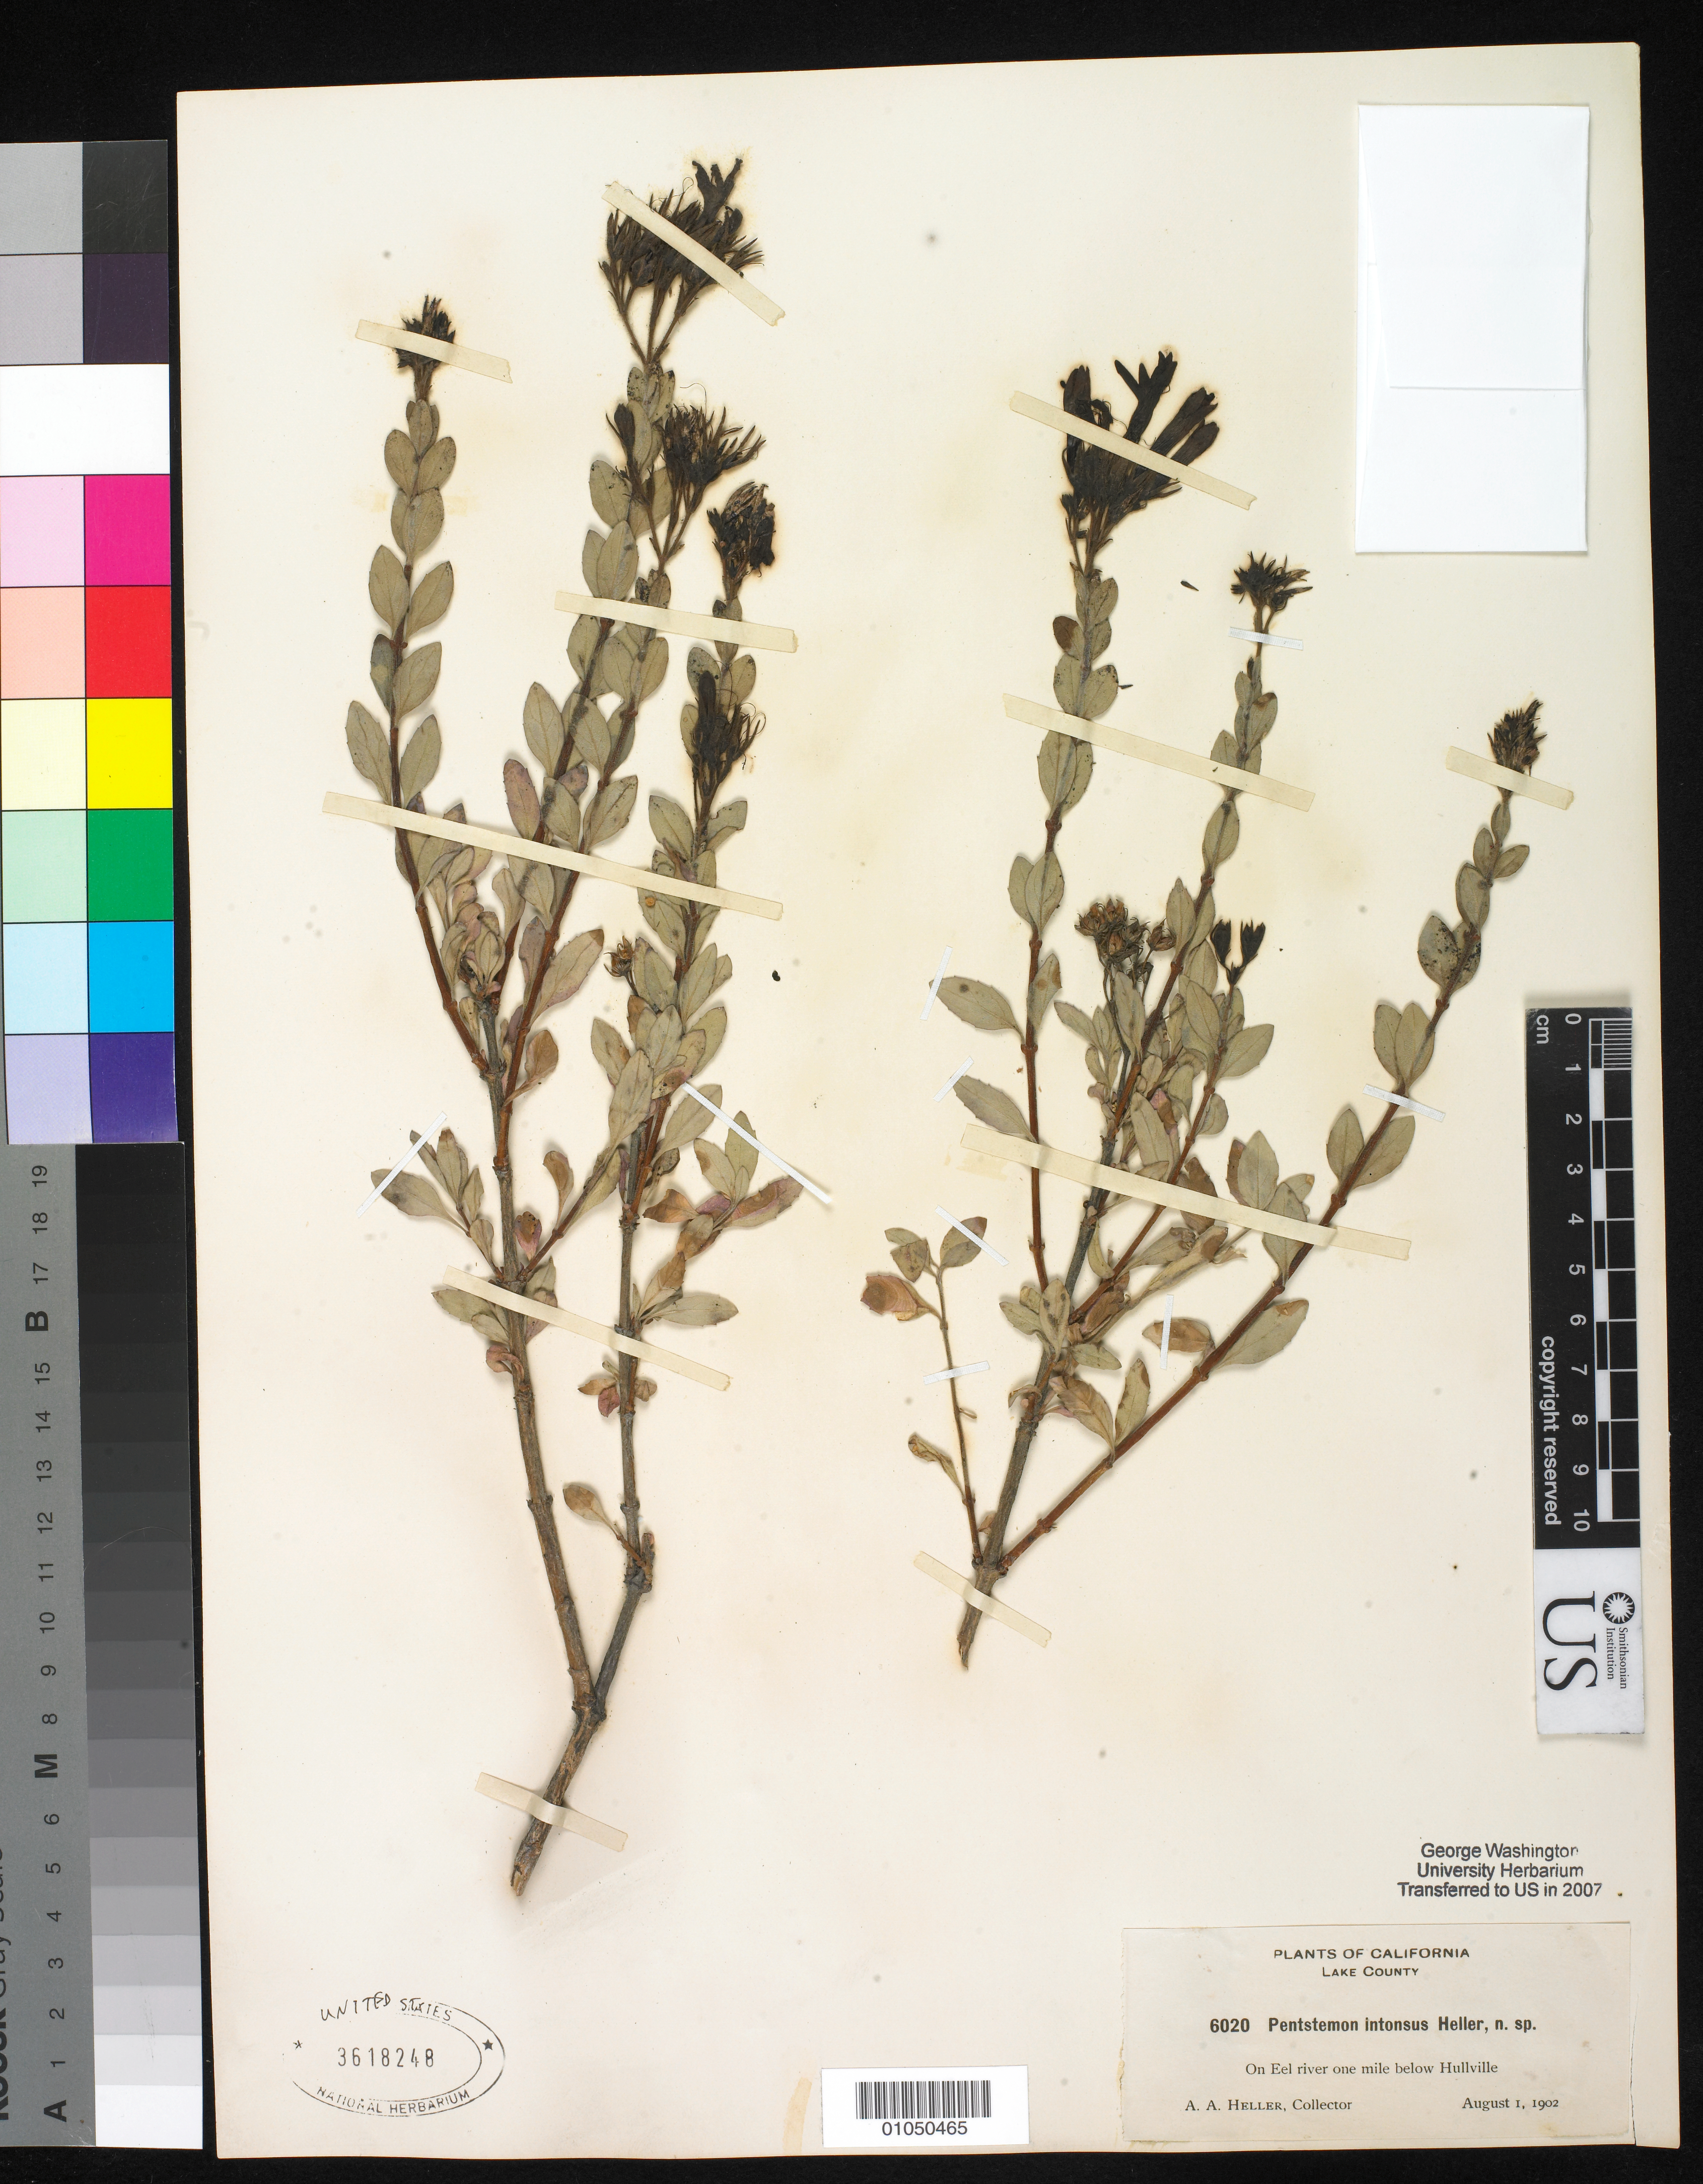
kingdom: Plantae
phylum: Tracheophyta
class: Magnoliopsida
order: Lamiales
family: Plantaginaceae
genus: Penstemon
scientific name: Penstemon intonsus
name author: A. Heller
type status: Isotype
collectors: A. A. Heller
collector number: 6020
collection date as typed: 01 Aug 1902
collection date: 1902-08-01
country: United States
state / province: California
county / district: Lake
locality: On Eel river one mile below Hullville.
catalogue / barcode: US 3618248